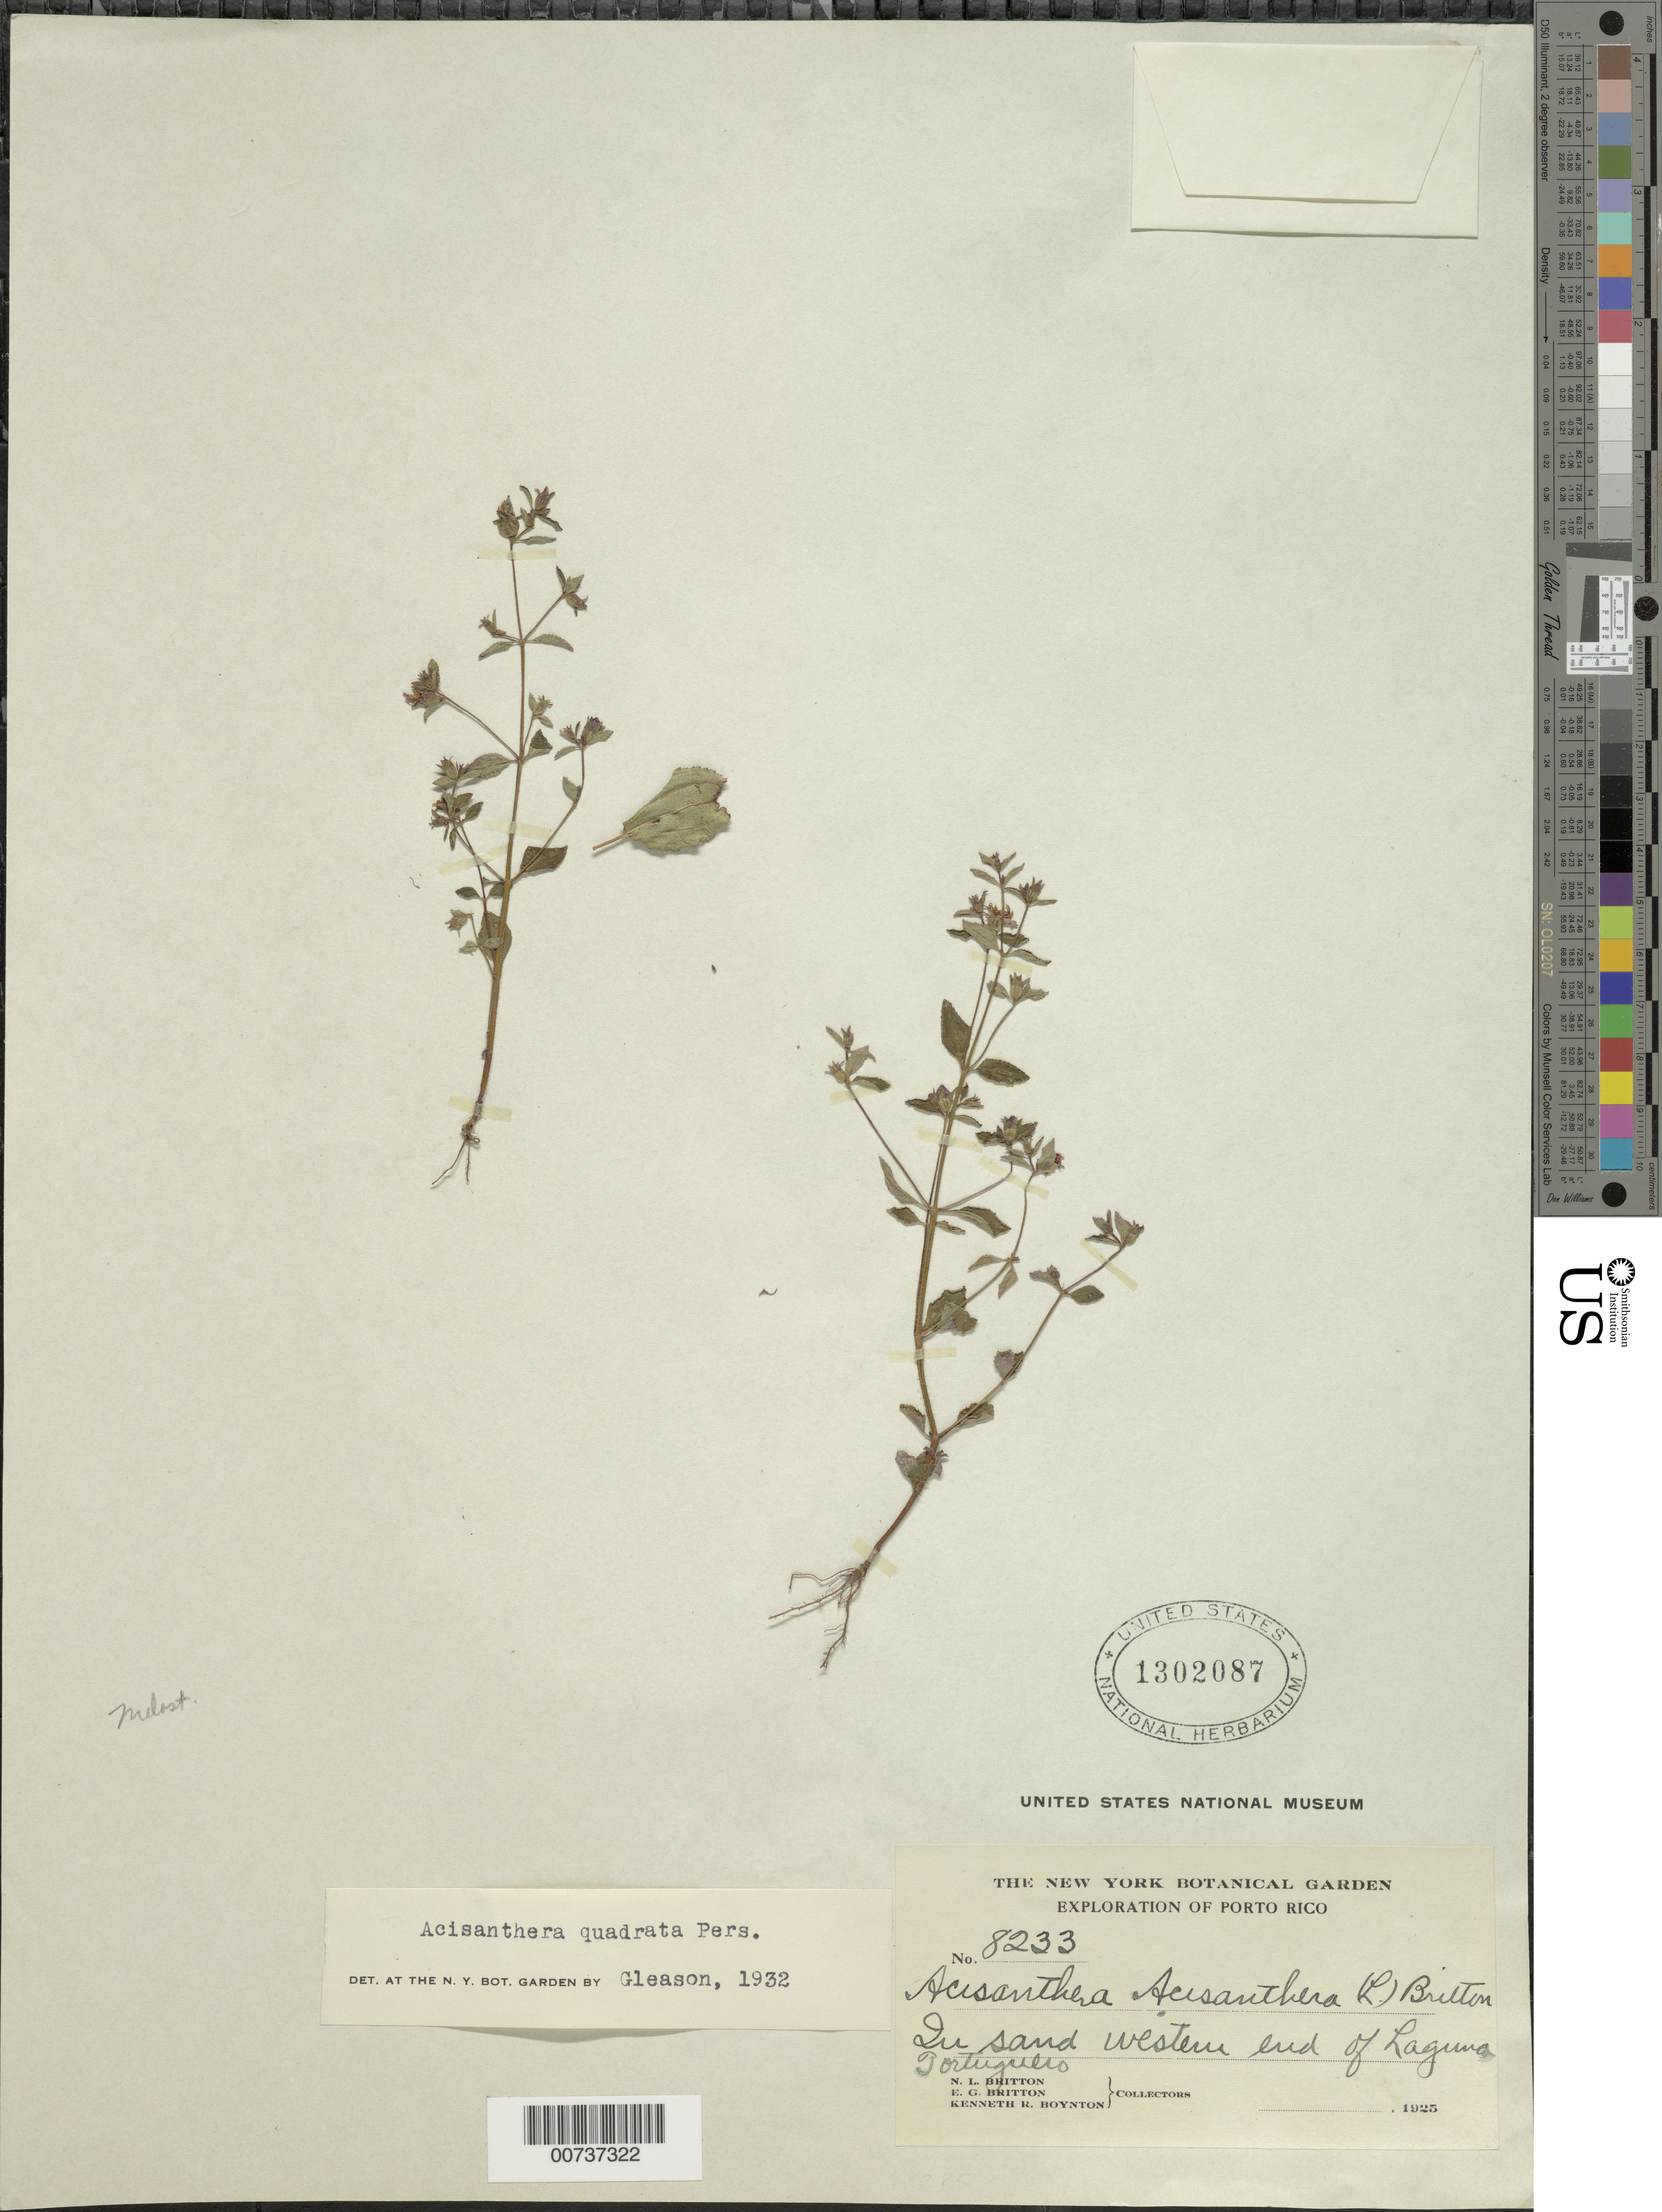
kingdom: Plantae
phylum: Tracheophyta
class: Magnoliopsida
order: Myrtales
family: Melastomataceae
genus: Acisanthera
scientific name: Acisanthera erecta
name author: Gleason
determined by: Nunes da Silva, Diego, (RB), Jardim Botanico do Rio de Janeiro - Herbario (BRAZIL)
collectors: N. Britton, E. G. Britton & K. Boyton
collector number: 8233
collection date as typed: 1925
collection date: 1925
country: Puerto Rico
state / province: Manatí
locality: Western end of Laguna Tortuguero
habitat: In sand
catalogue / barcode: US 1302087